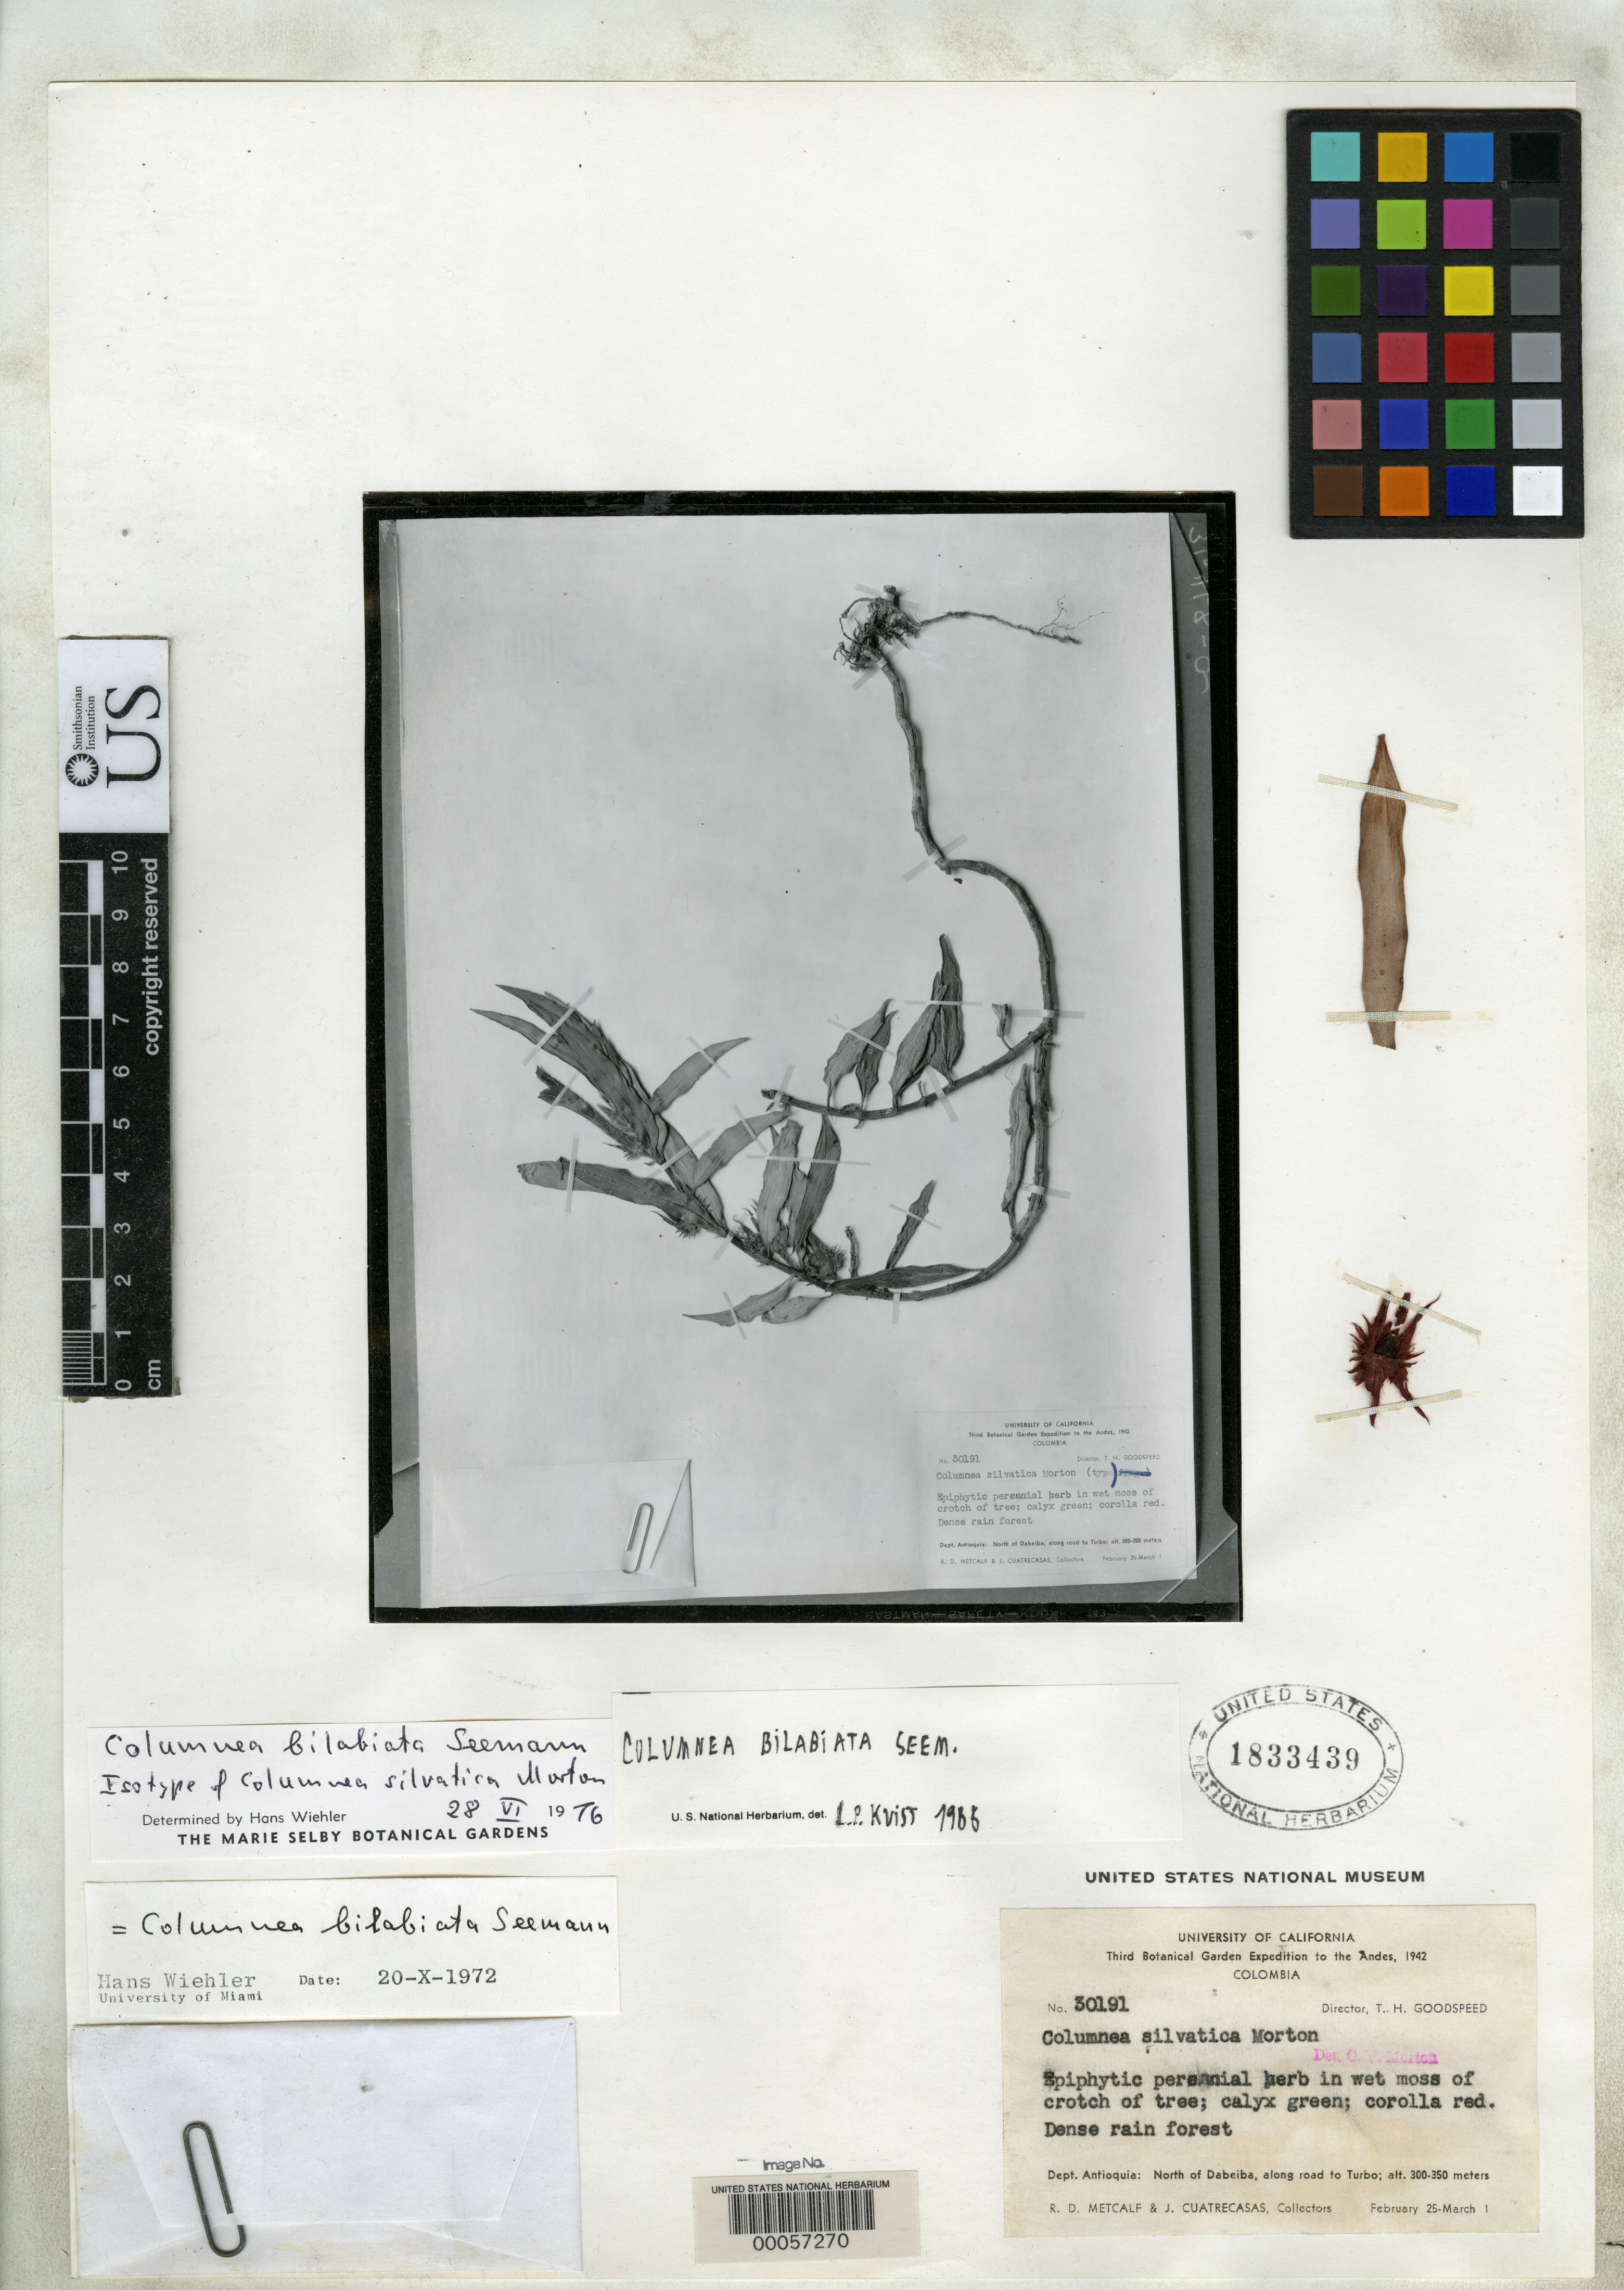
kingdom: Plantae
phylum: Tracheophyta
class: Magnoliopsida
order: Lamiales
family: Gesneriaceae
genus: Columnea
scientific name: Columnea silvatica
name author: C.V. Morton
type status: Holotype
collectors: R. D. Metcalf & J. Cuatrecasas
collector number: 30191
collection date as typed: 25 Feb 1942 to 01 Mar 1942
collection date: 1942-02-25/1942-03-01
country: Colombia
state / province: Antioquia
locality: N of Daleiba, along road to Turbo.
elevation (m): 300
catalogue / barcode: US 1833439